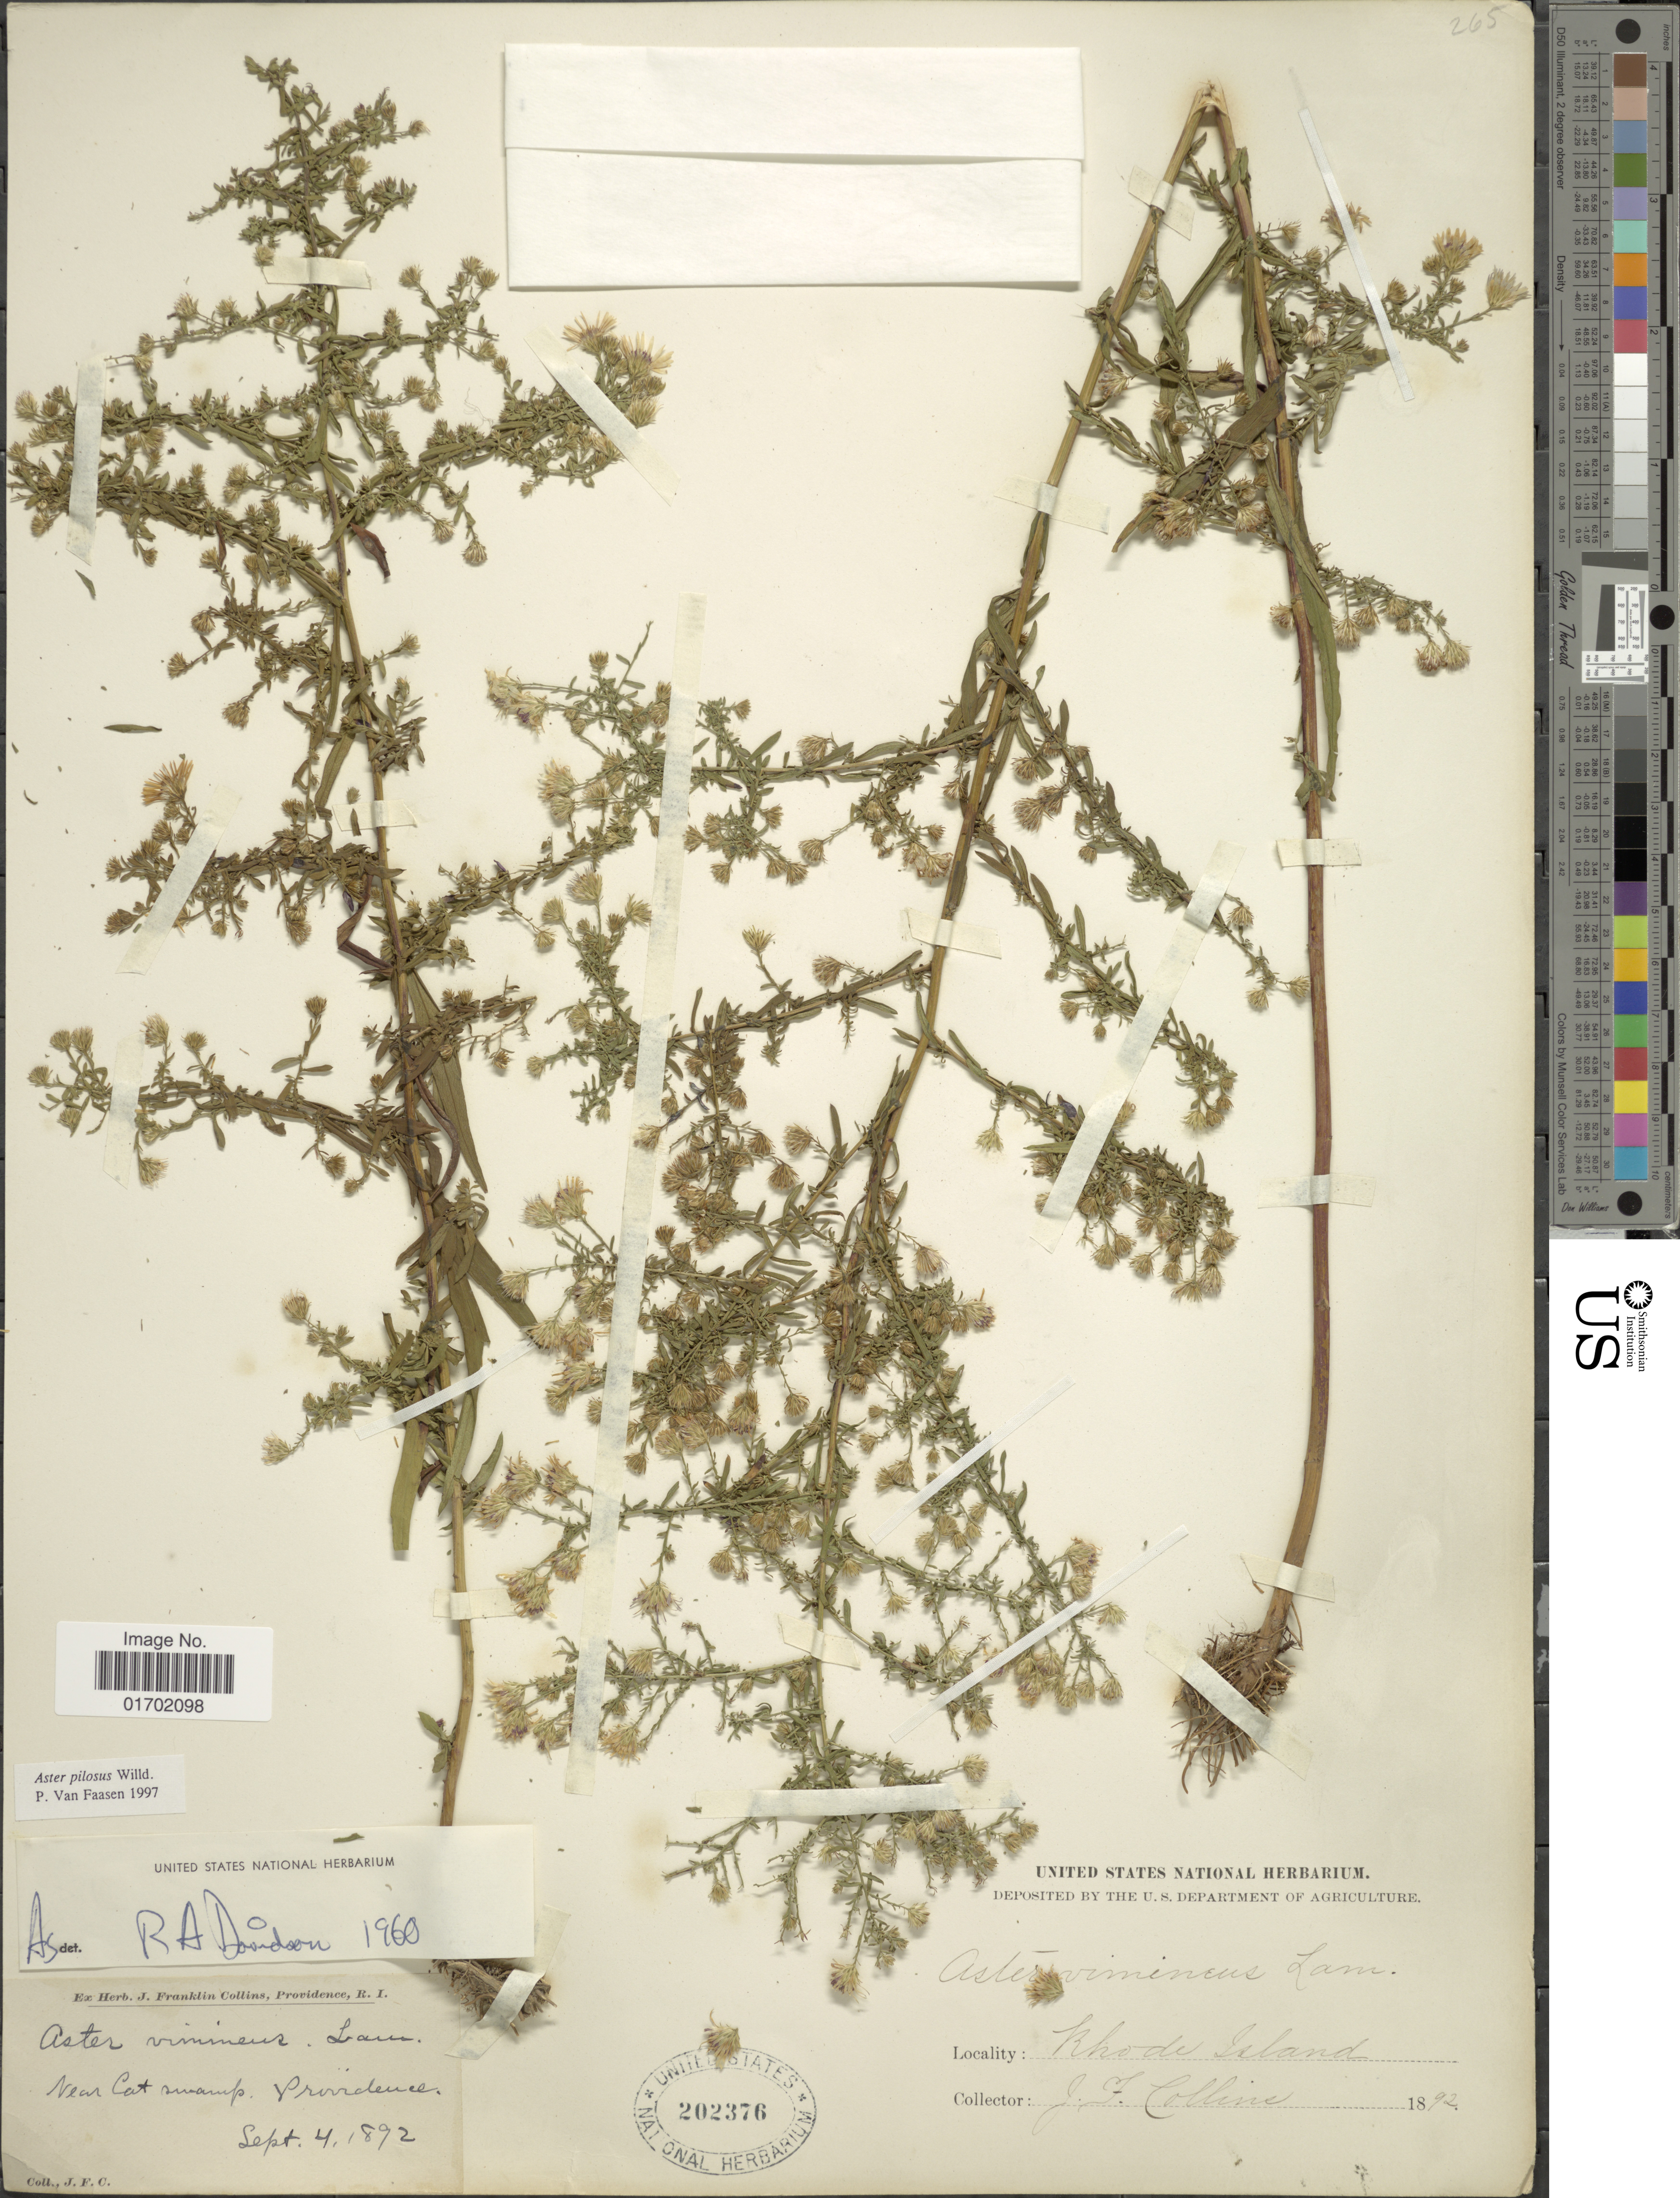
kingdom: Plantae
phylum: Tracheophyta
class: Magnoliopsida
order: Asterales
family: Asteraceae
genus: Symphyotrichum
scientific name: Symphyotrichum pilosum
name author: (Willd.) G.L. Nesom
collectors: J. Collins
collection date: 1892-09-04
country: United States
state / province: Rhode Island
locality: Near Cat swamp, Providence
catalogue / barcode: US 202376